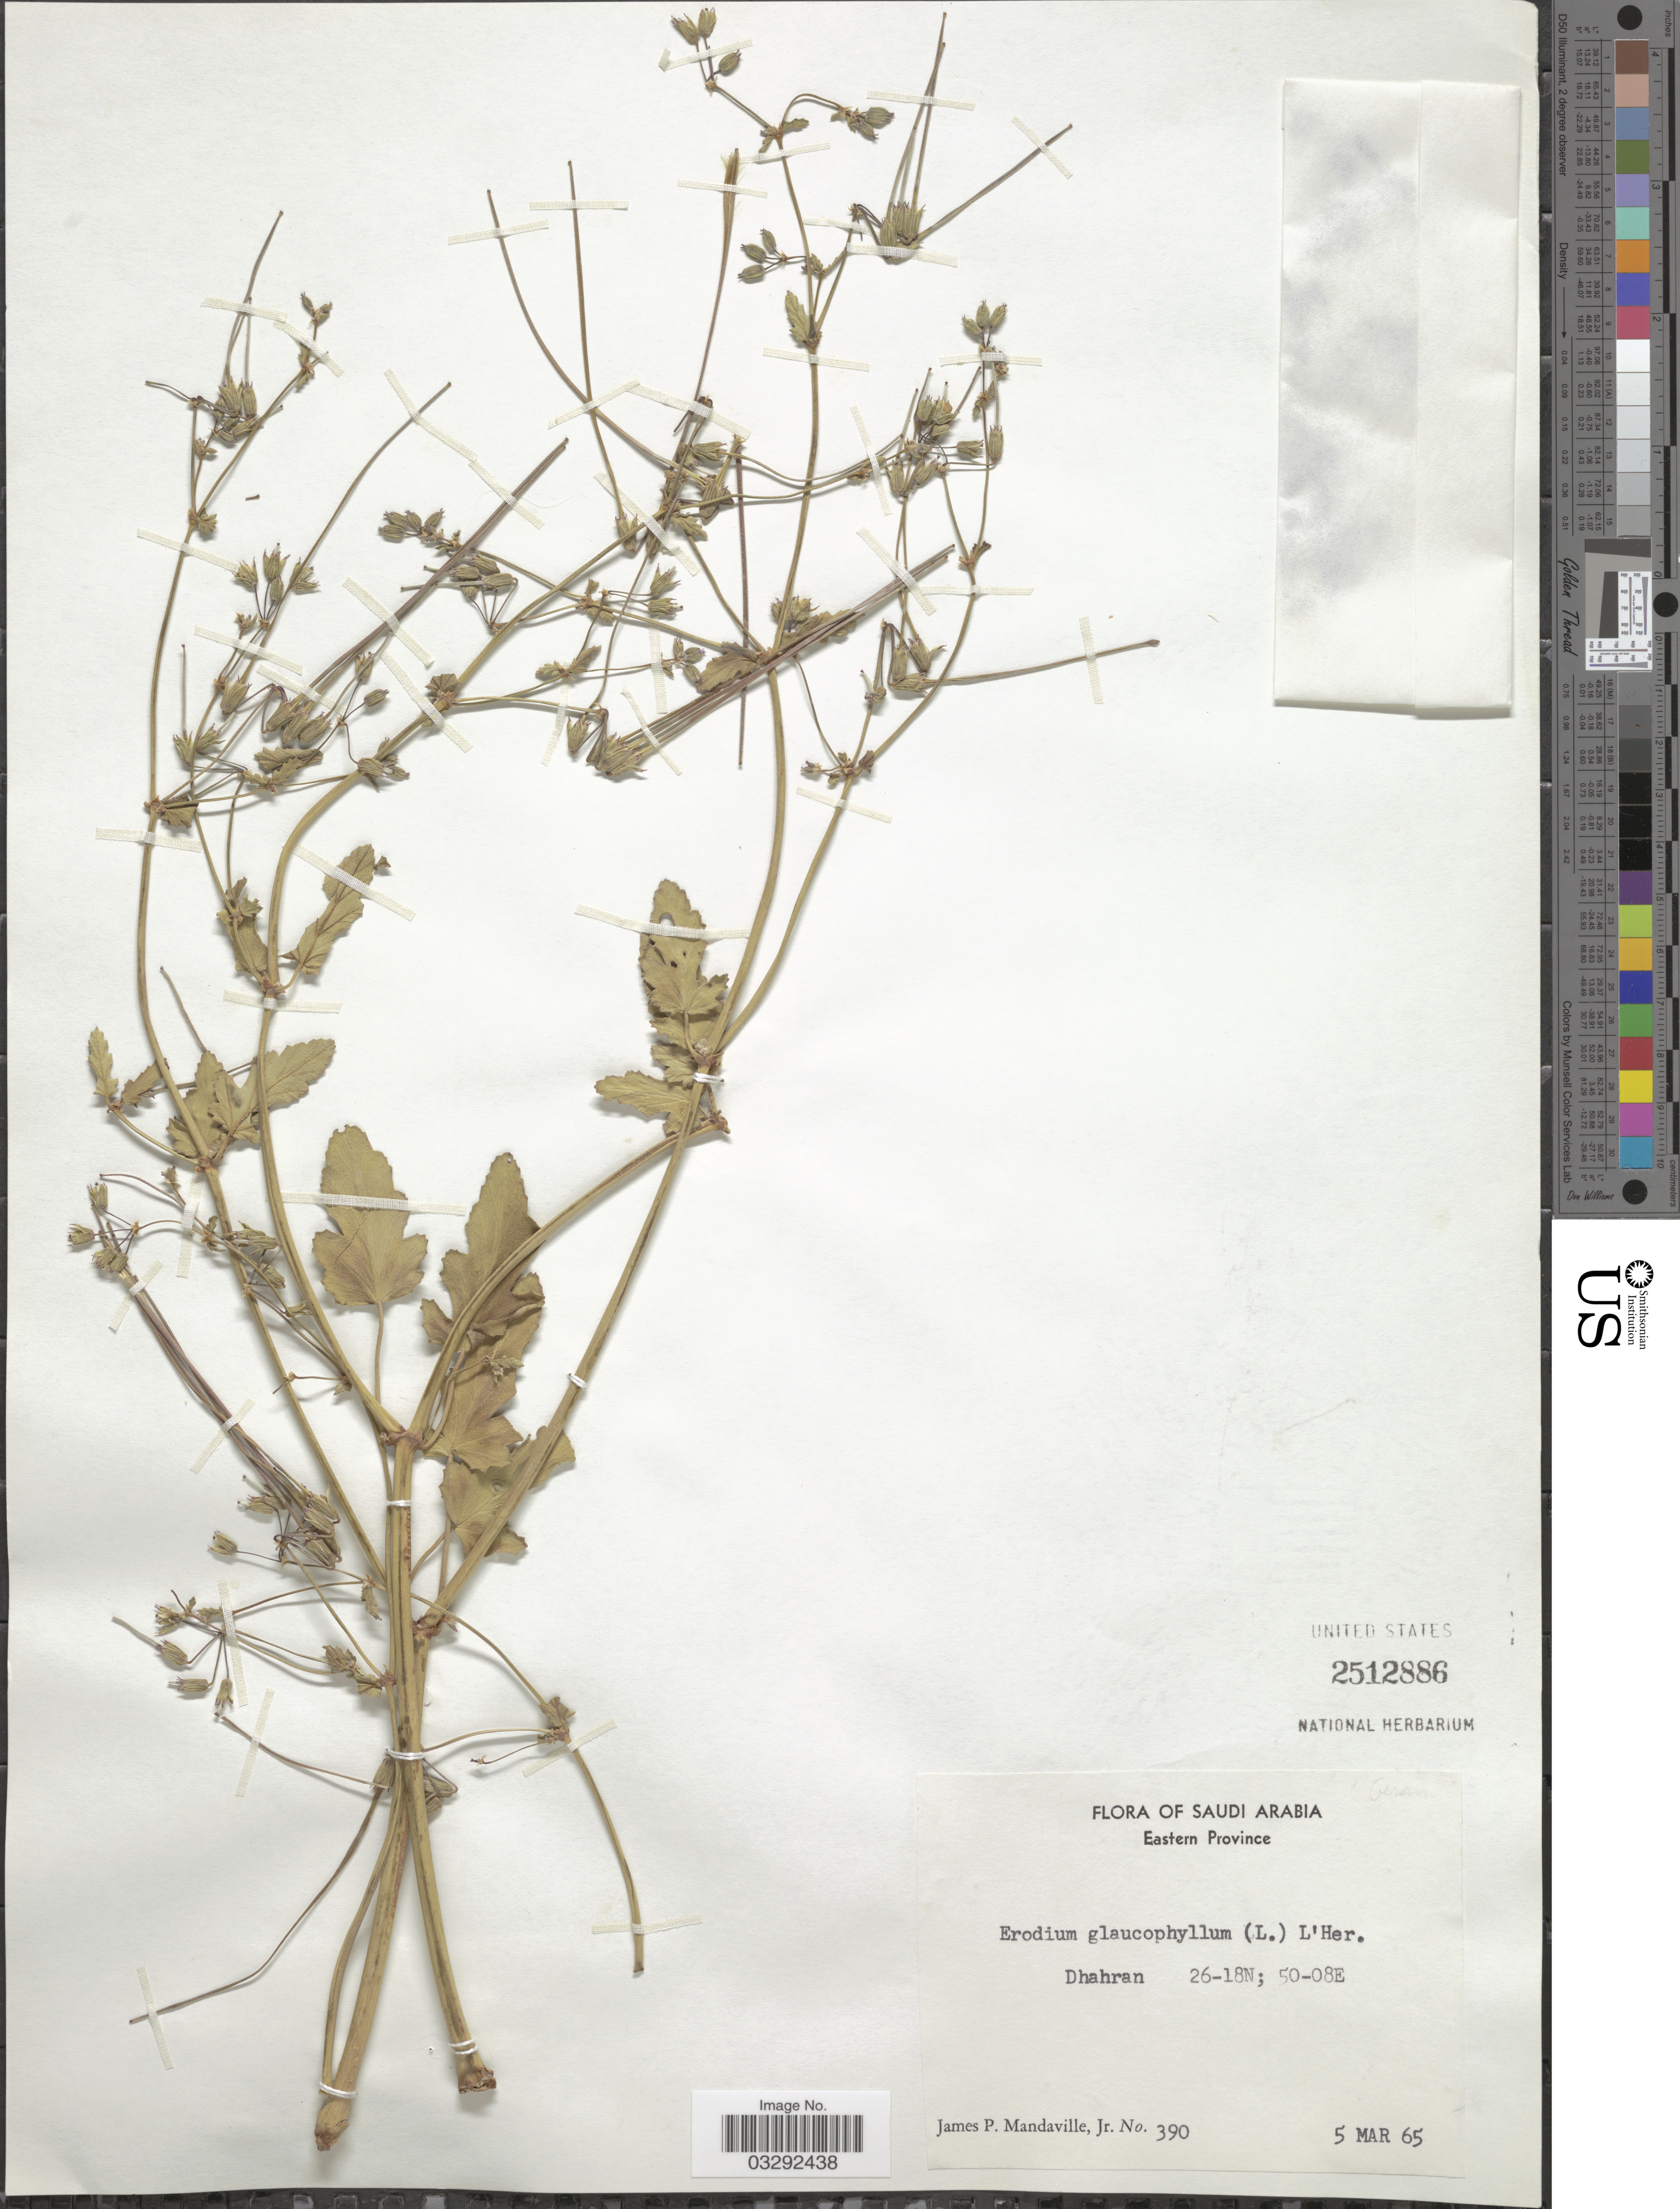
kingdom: Plantae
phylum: Tracheophyta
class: Magnoliopsida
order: Geraniales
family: Geraniaceae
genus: Erodium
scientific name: Erodium glaucophyllum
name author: (L.) L'Hér.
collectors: J. Mandaville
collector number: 390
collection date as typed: Transcribed d/m/y: 5/3/65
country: Saudi Arabia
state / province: Ash Sharqiyah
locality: Eastern Province. Dhahran.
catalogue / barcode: US 2512886